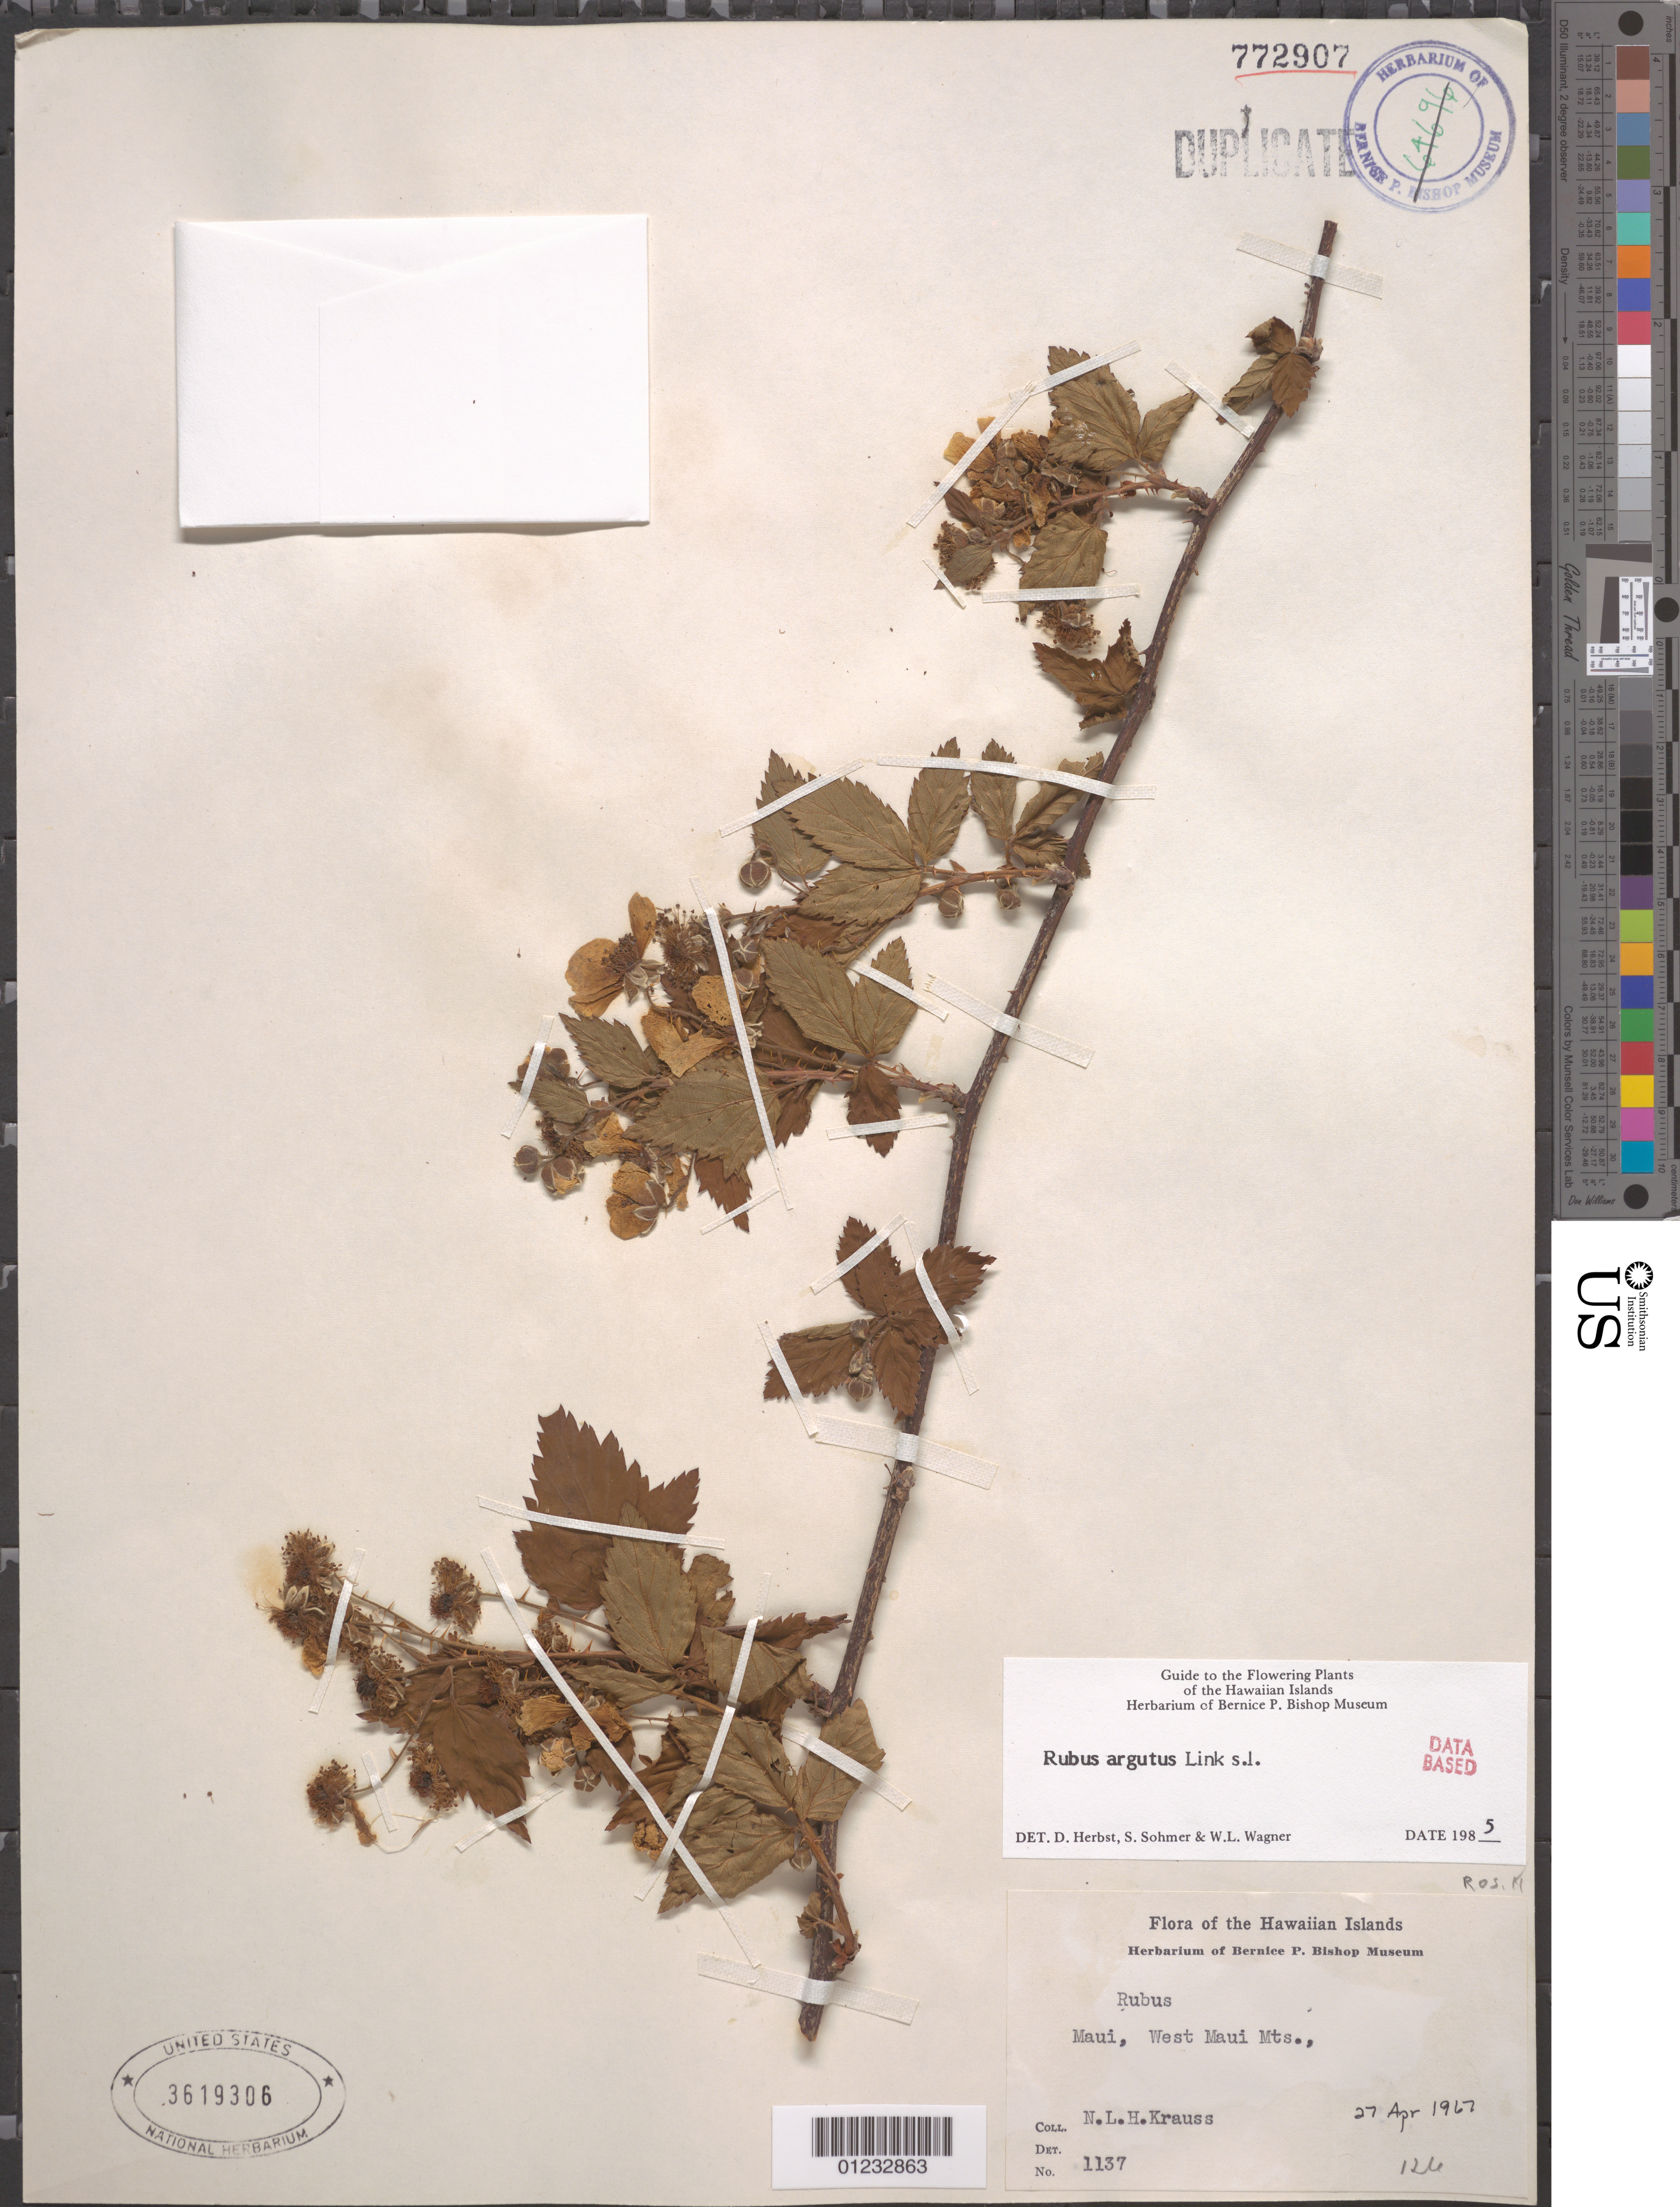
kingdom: Plantae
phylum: Tracheophyta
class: Magnoliopsida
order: Rosales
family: Rosaceae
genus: Rubus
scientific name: Rubus argutus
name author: Link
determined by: Herbst, D. R.; Sohmer, S. H.; Wagner, W. L.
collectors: N. Krauss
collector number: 1137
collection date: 1967-04-27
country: United States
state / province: Hawaii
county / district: Maui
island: Maui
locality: West Maui Mts.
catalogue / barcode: US 3619306